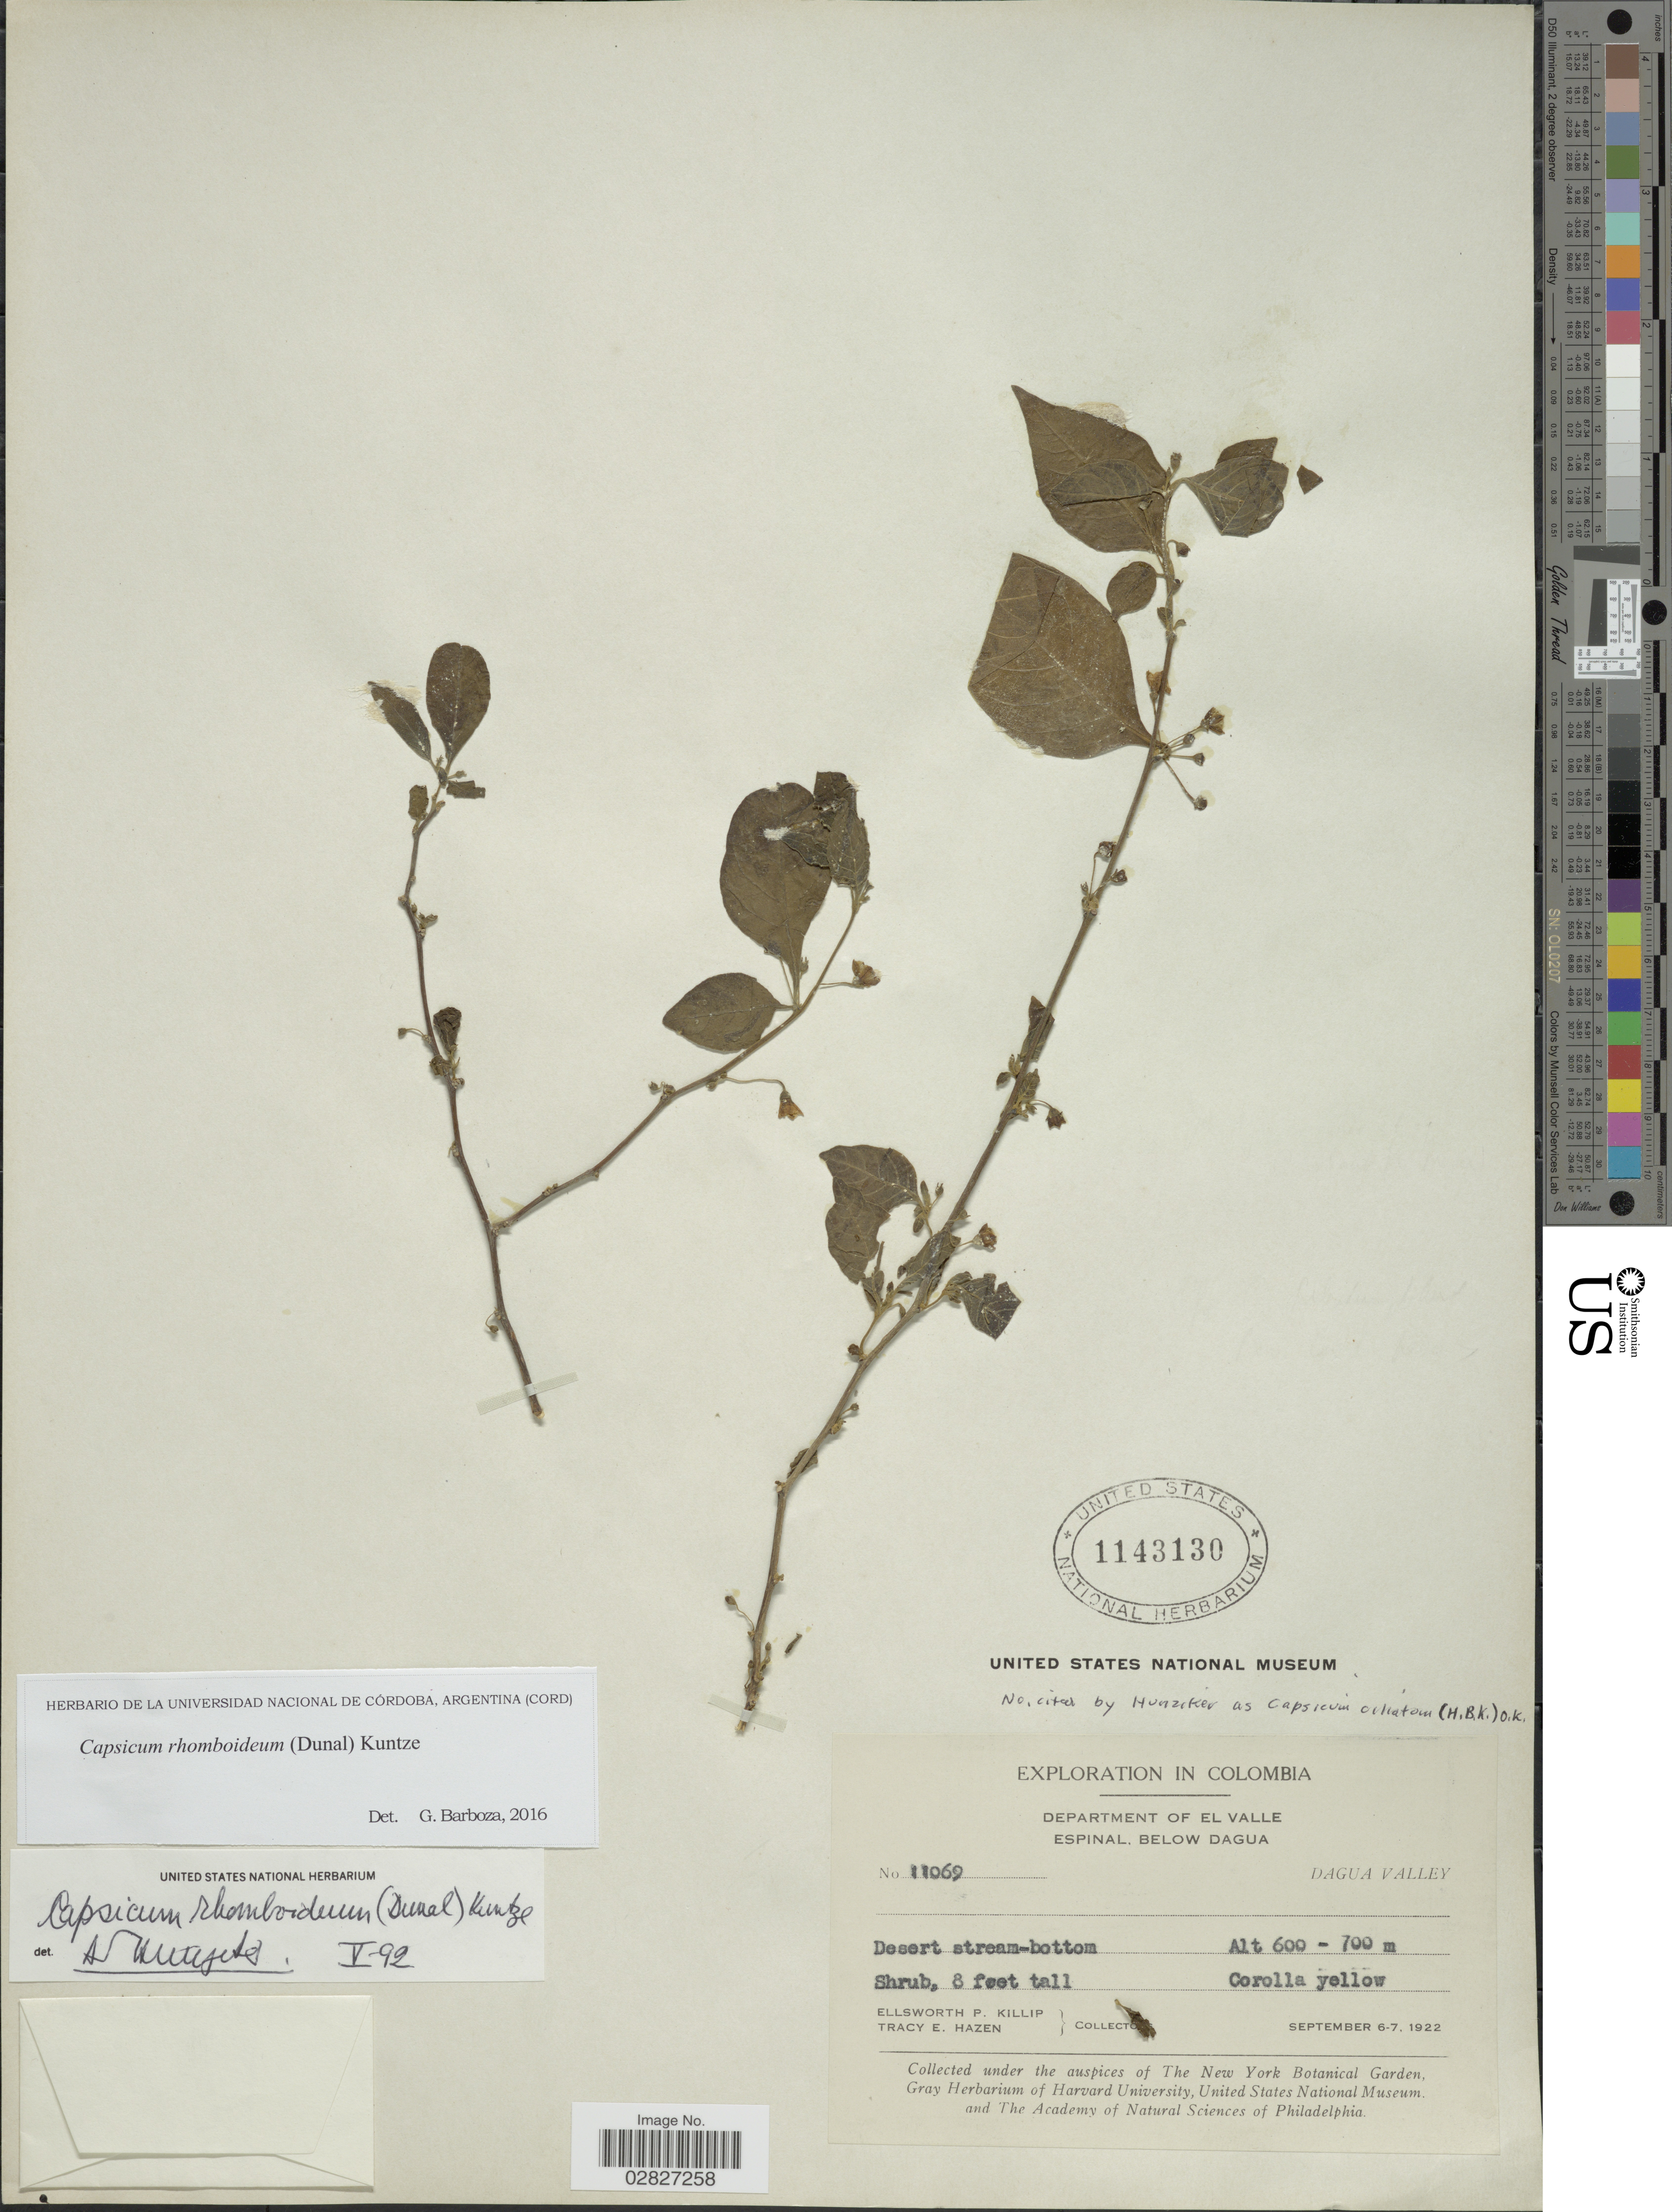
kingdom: Plantae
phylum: Tracheophyta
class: Magnoliopsida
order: Solanales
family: Solanaceae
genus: Capsicum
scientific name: Capsicum rhomboideum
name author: (Humb. & Bonpl. ex Dunal) Kuntze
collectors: E. P. Killip & T. E. Hazen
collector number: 11069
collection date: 1922-09-06/1922-09-07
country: Colombia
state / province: Valle del Cauca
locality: Department of El Valle. Espinal. below Dagua. Dagua Valley.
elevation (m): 600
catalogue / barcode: US 1143130